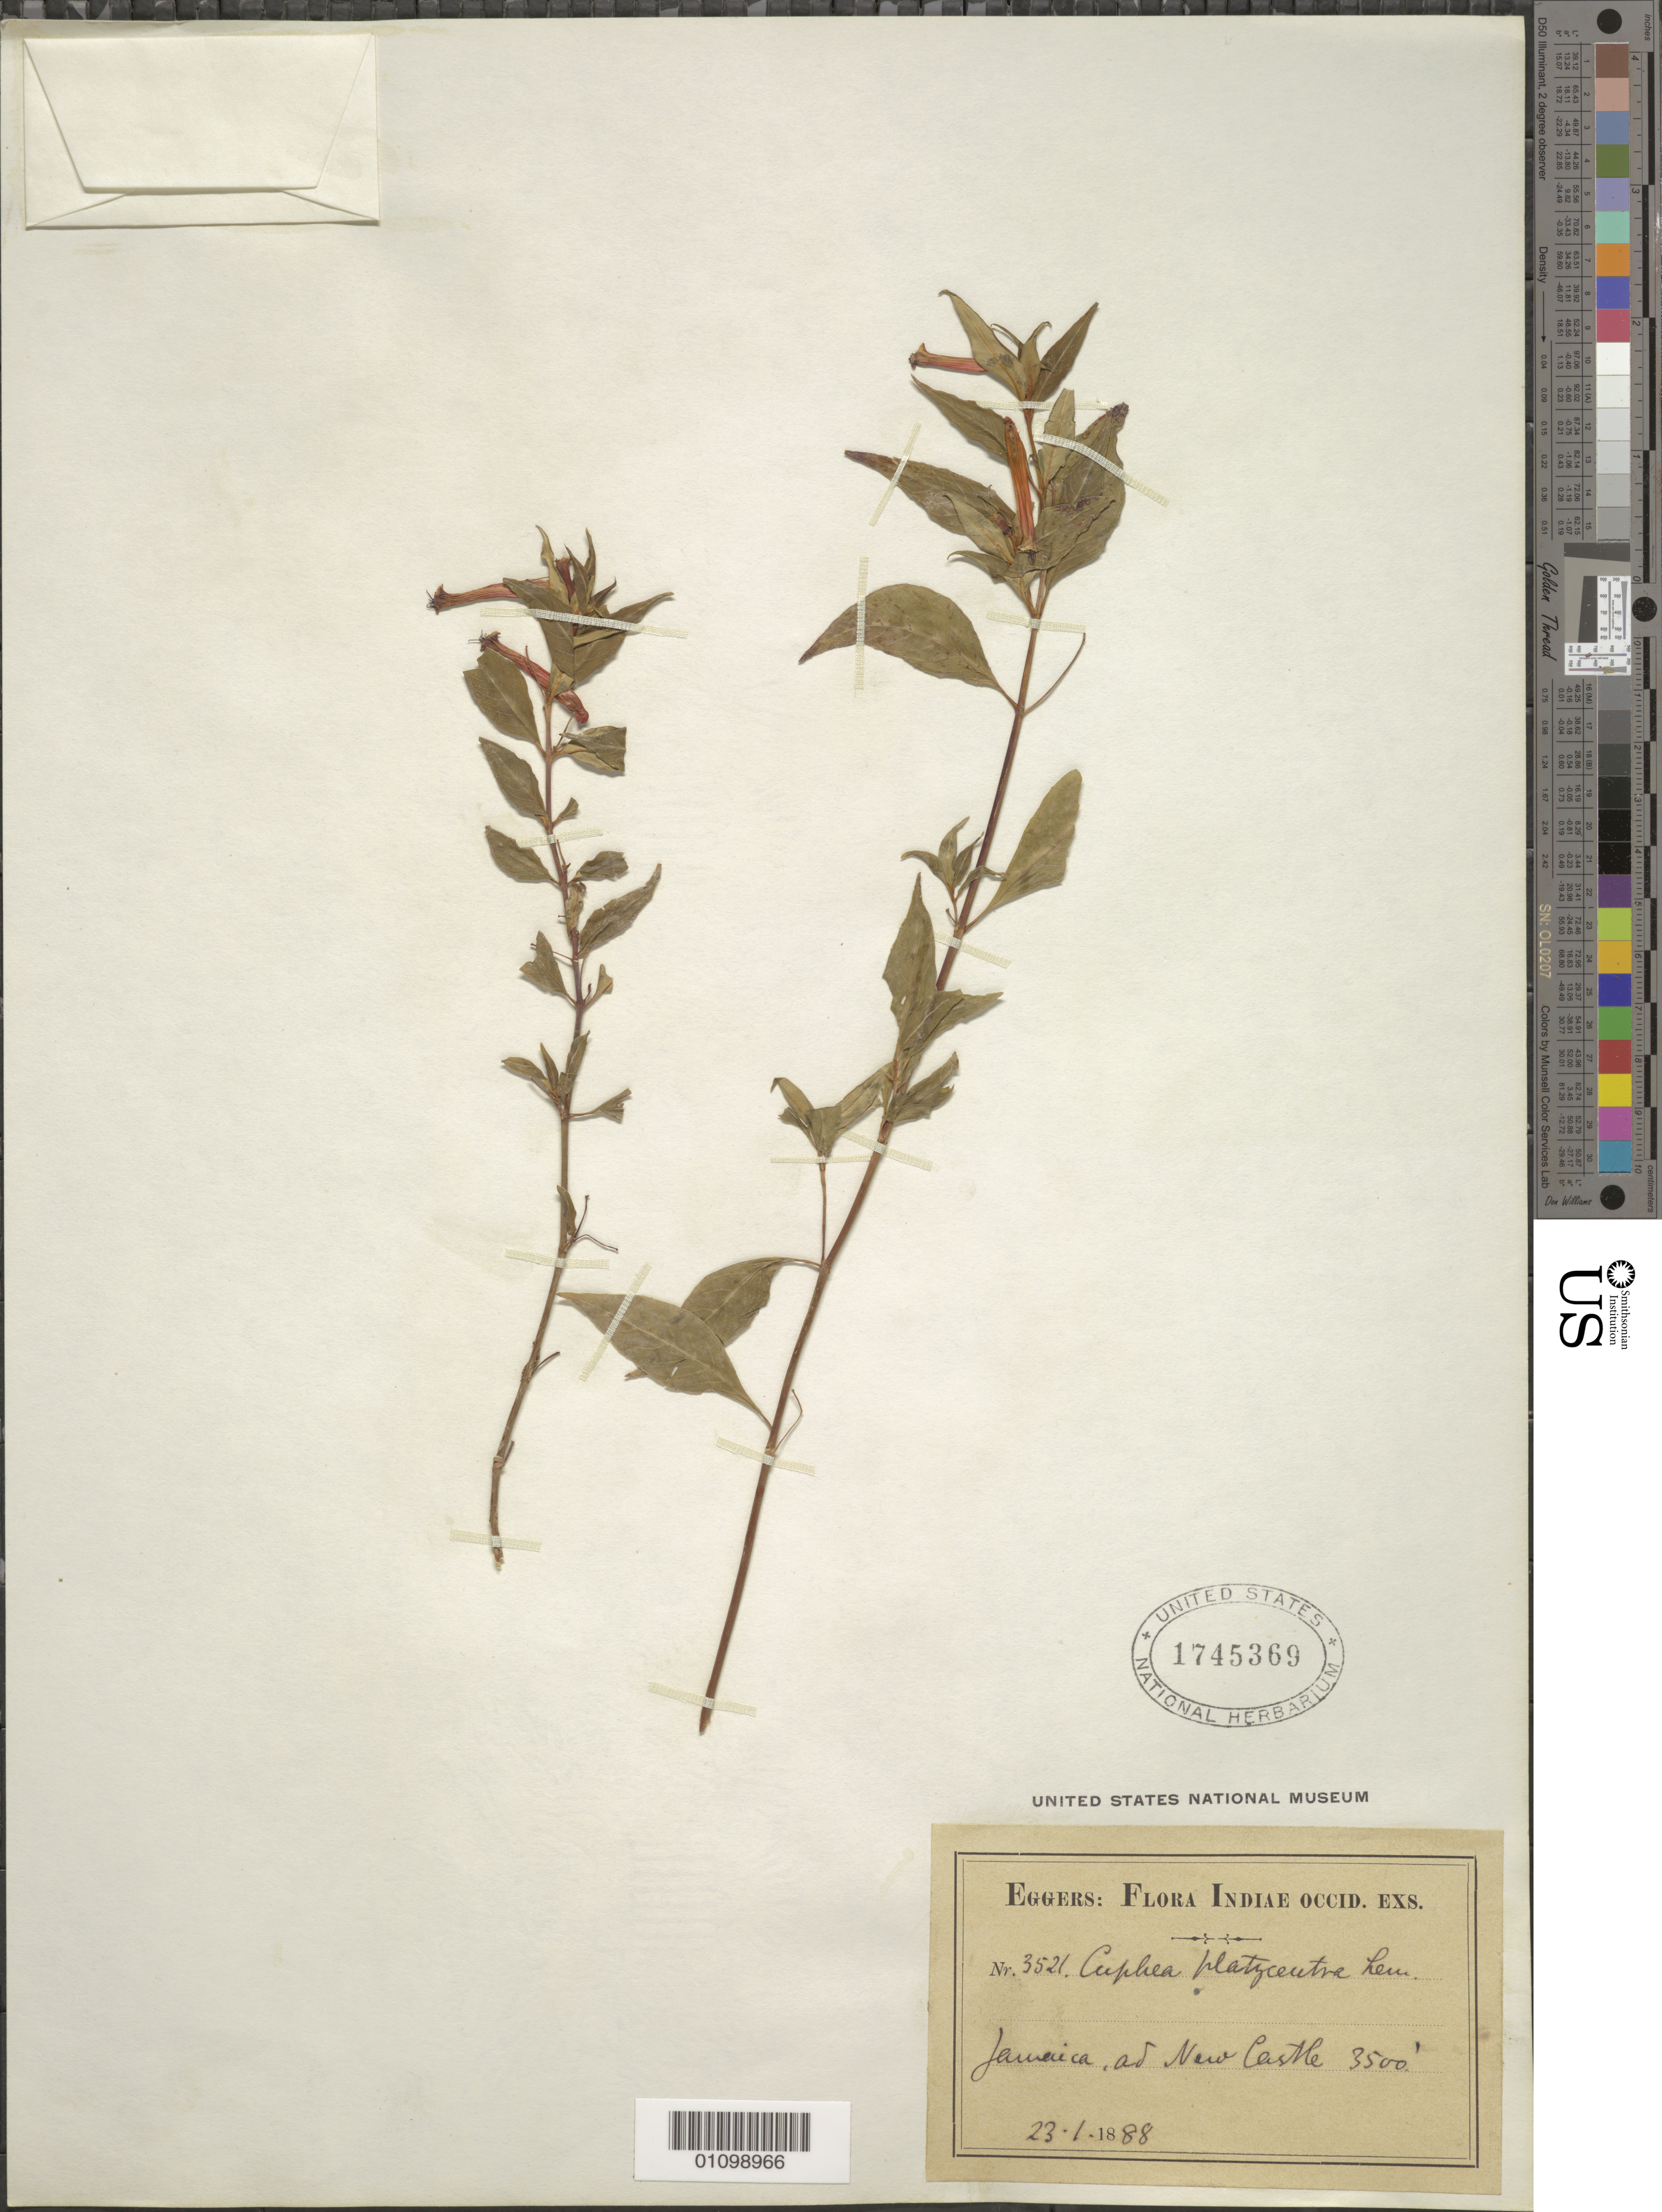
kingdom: Plantae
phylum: Tracheophyta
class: Magnoliopsida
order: Myrtales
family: Lythraceae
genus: Cuphea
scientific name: Cuphea platycentra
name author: Lem.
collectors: H. F. A. von Eggers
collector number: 3521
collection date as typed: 23 Jan 1888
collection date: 1888-01-23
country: Jamaica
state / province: Saint Andrew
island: Jamaica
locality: New Castle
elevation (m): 1067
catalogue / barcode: US 1745369